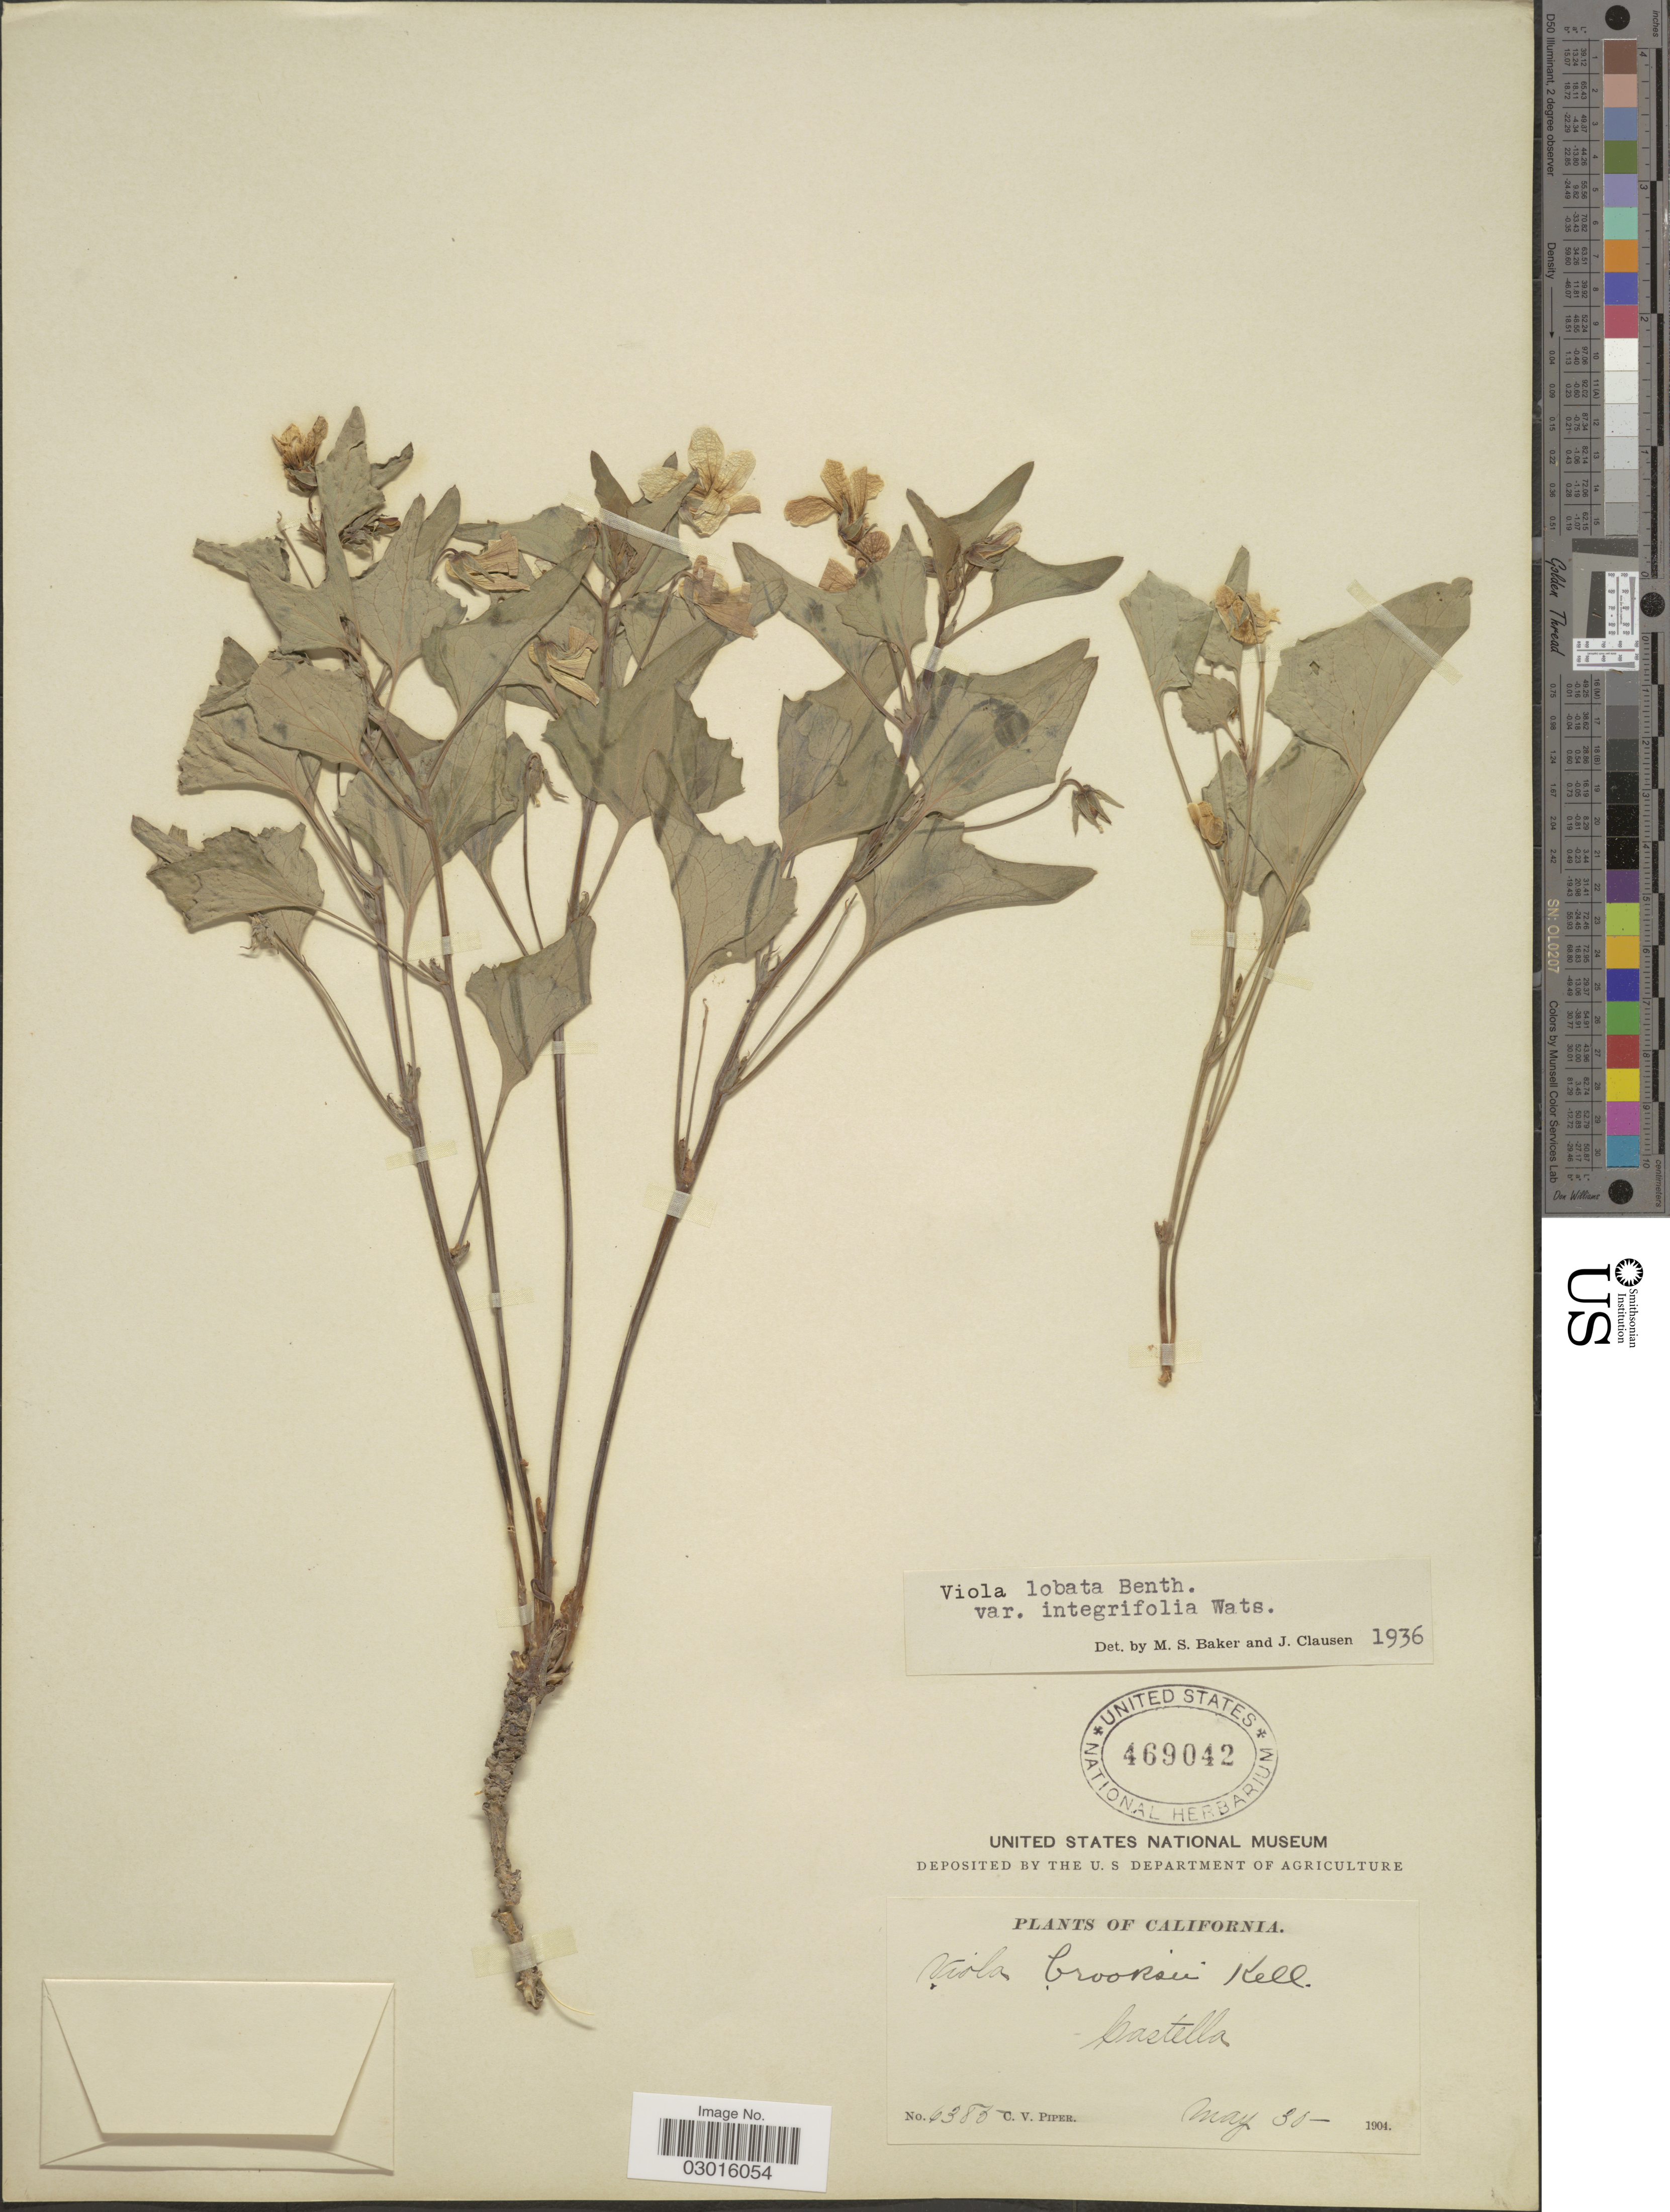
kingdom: Plantae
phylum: Tracheophyta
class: Magnoliopsida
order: Malpighiales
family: Violaceae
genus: Viola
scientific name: Viola lobata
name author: Benth.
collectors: C. V. Piper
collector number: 4383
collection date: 1904-05-30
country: United States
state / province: California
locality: Castella.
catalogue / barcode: US 469042